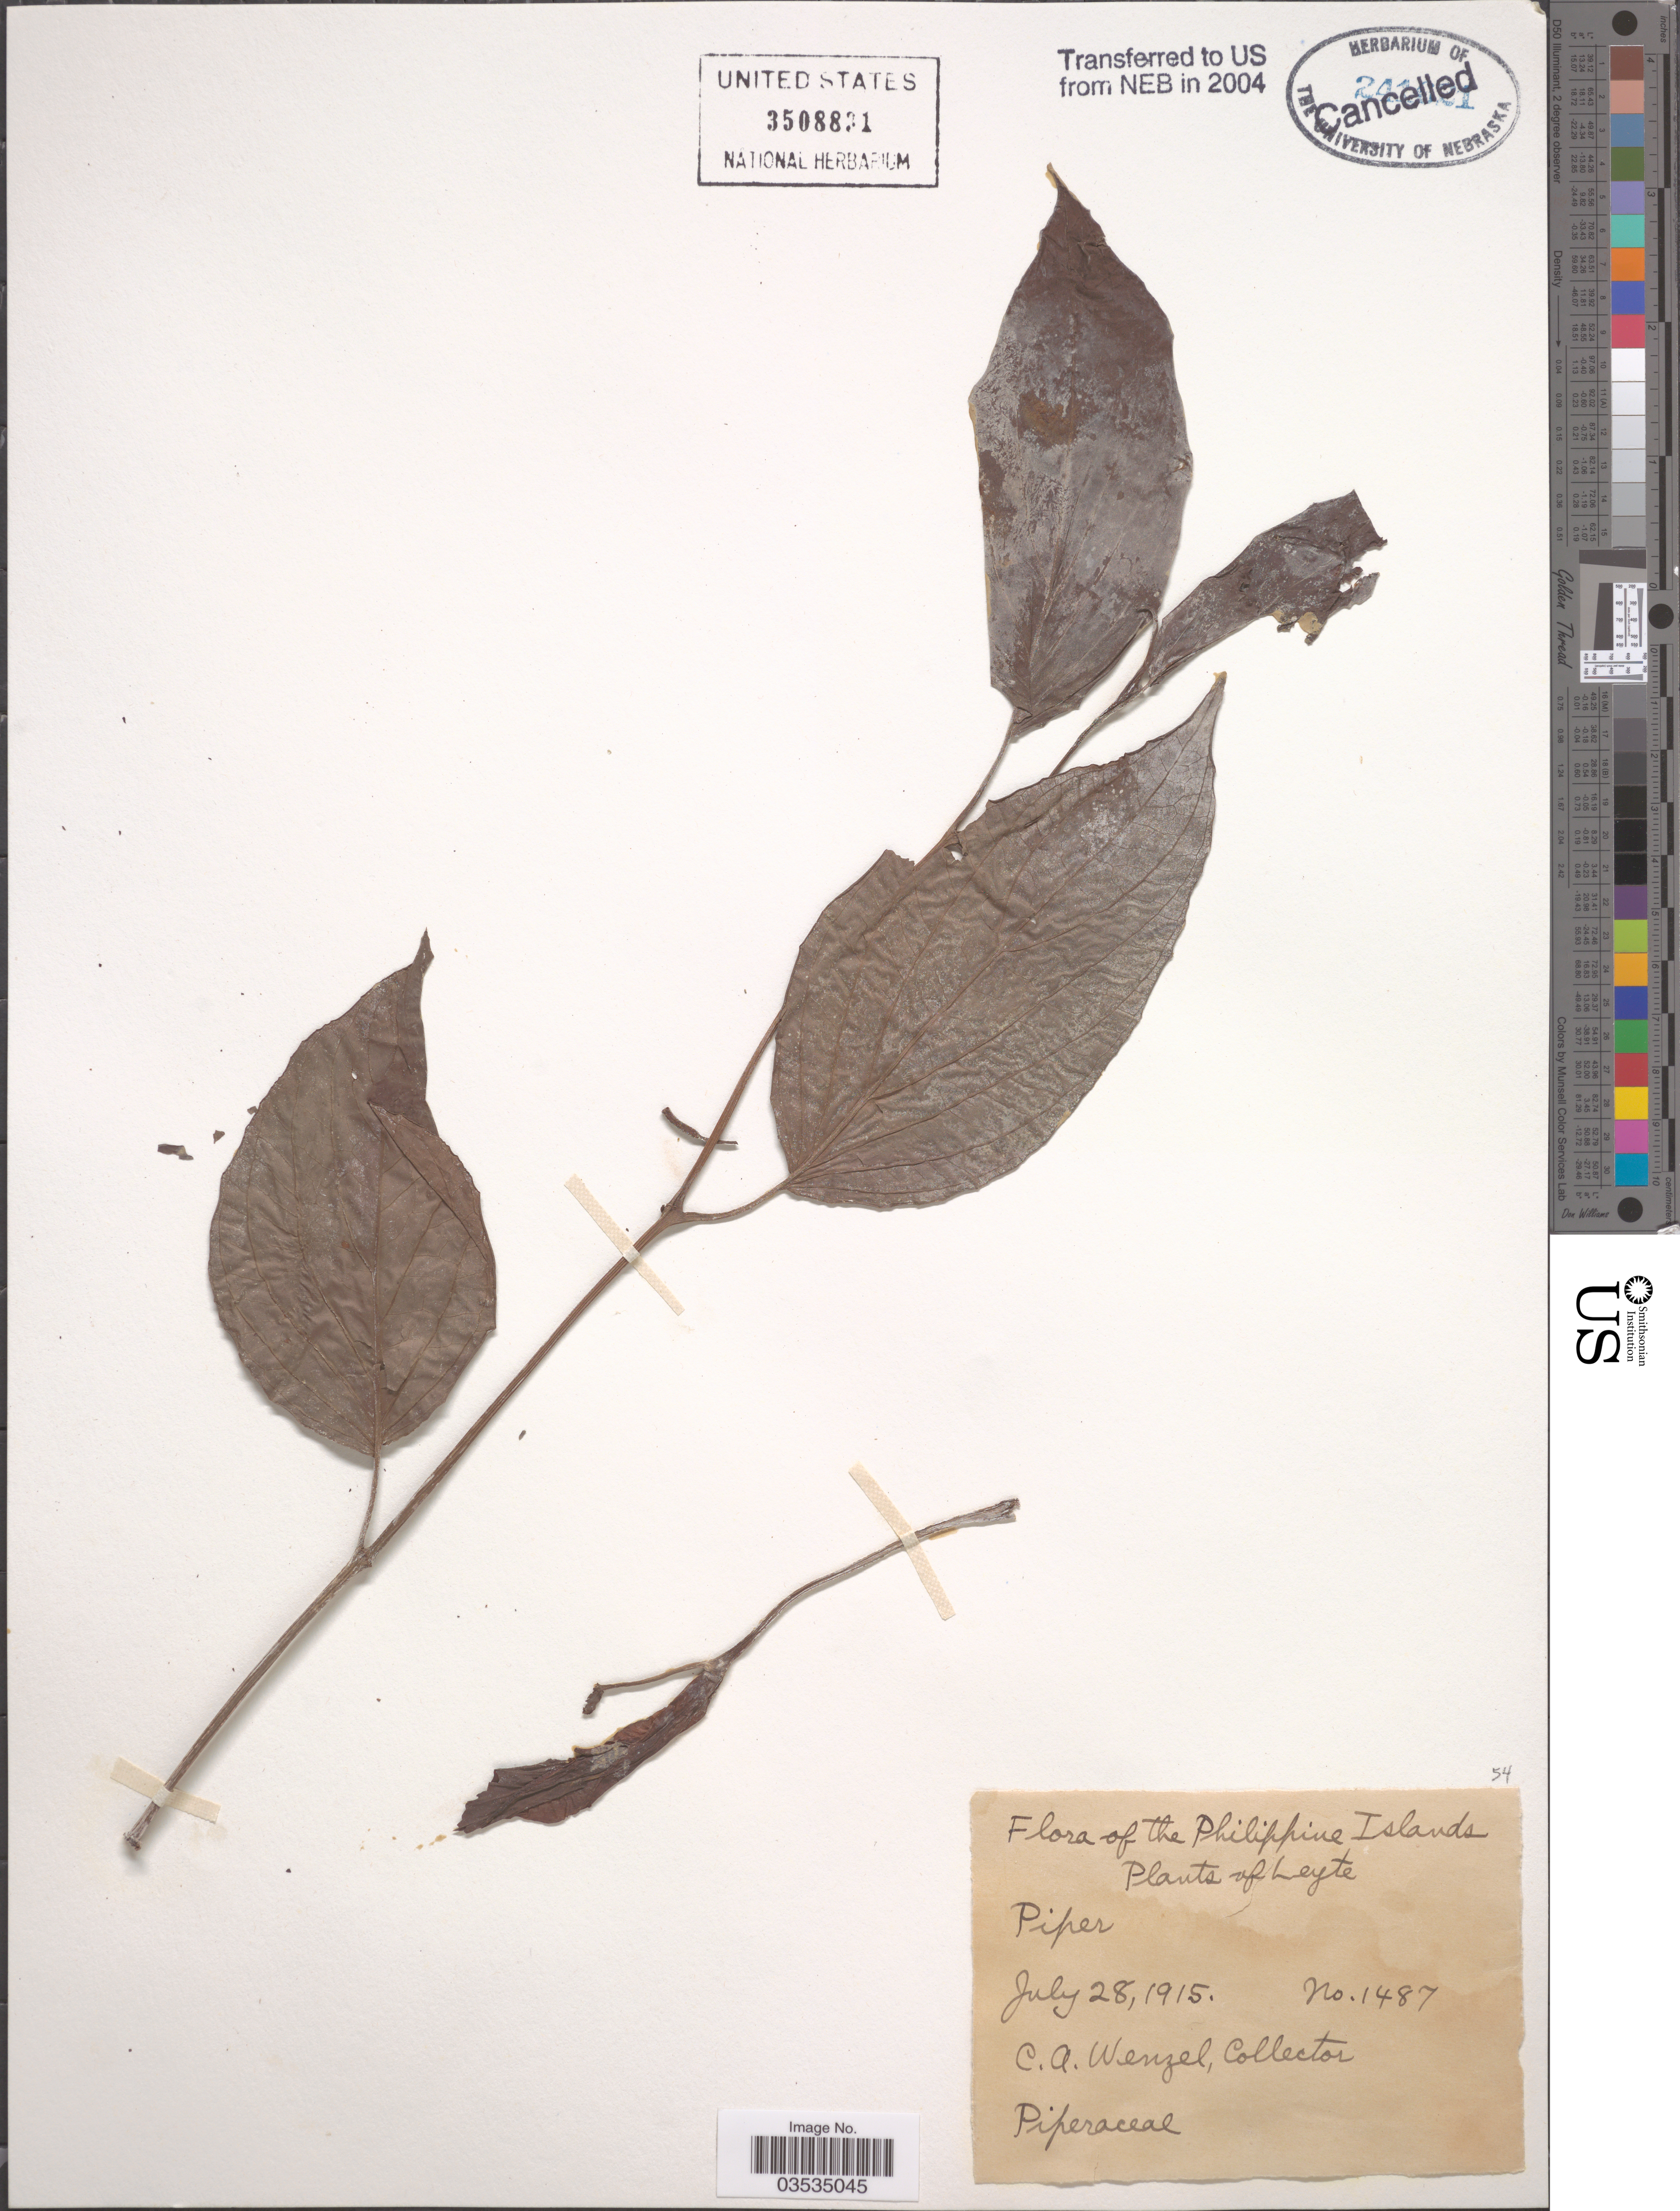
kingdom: Plantae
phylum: Tracheophyta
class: Magnoliopsida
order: Piperales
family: Piperaceae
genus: Piper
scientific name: Piper sp.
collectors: C. Wenzel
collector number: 1487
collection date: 1915-07-28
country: Philippines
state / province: Eastern Visayas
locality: Philippine Islands. Leyte.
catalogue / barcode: US 3508831